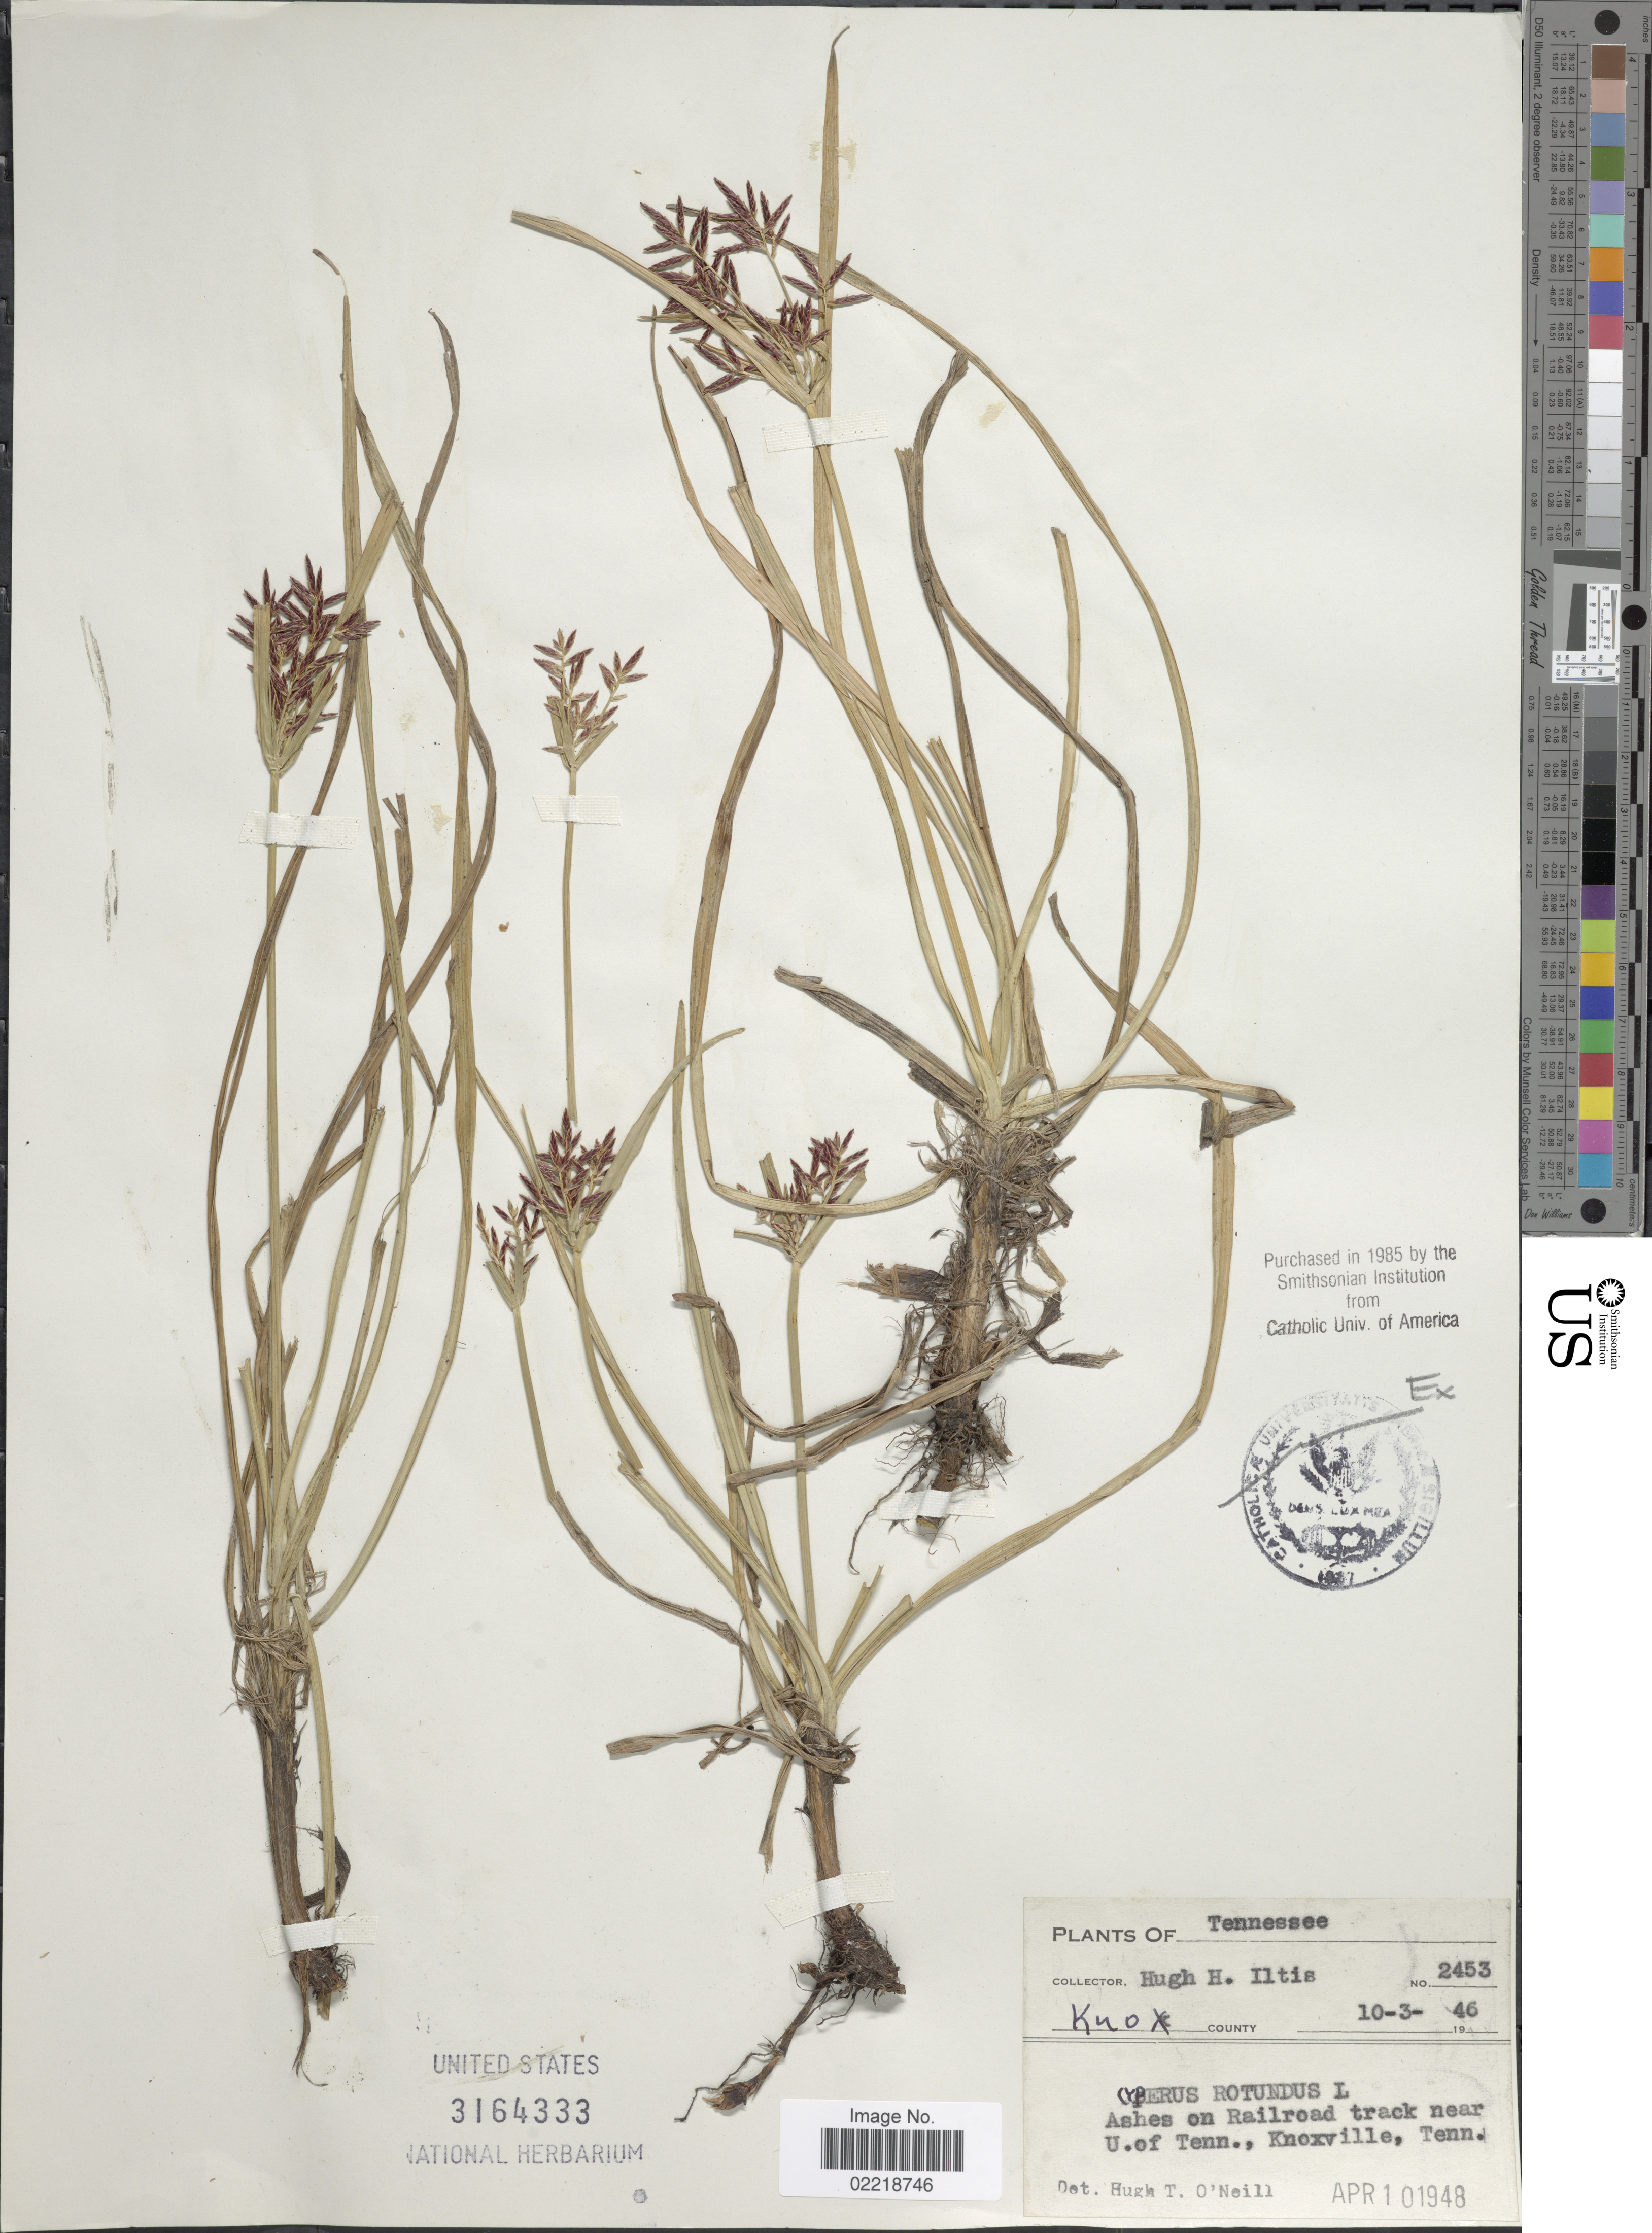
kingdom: Plantae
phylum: Tracheophyta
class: Liliopsida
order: Poales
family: Cyperaceae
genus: Cyperus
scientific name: Cyperus rotundus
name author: L.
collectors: H. H. Iltis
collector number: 2453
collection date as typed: Transcribed d/m/y: 3/10/46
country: United States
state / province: Tennessee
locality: Railroad track near U. of Tenn., Knoxville. Knox County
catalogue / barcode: US 3164333